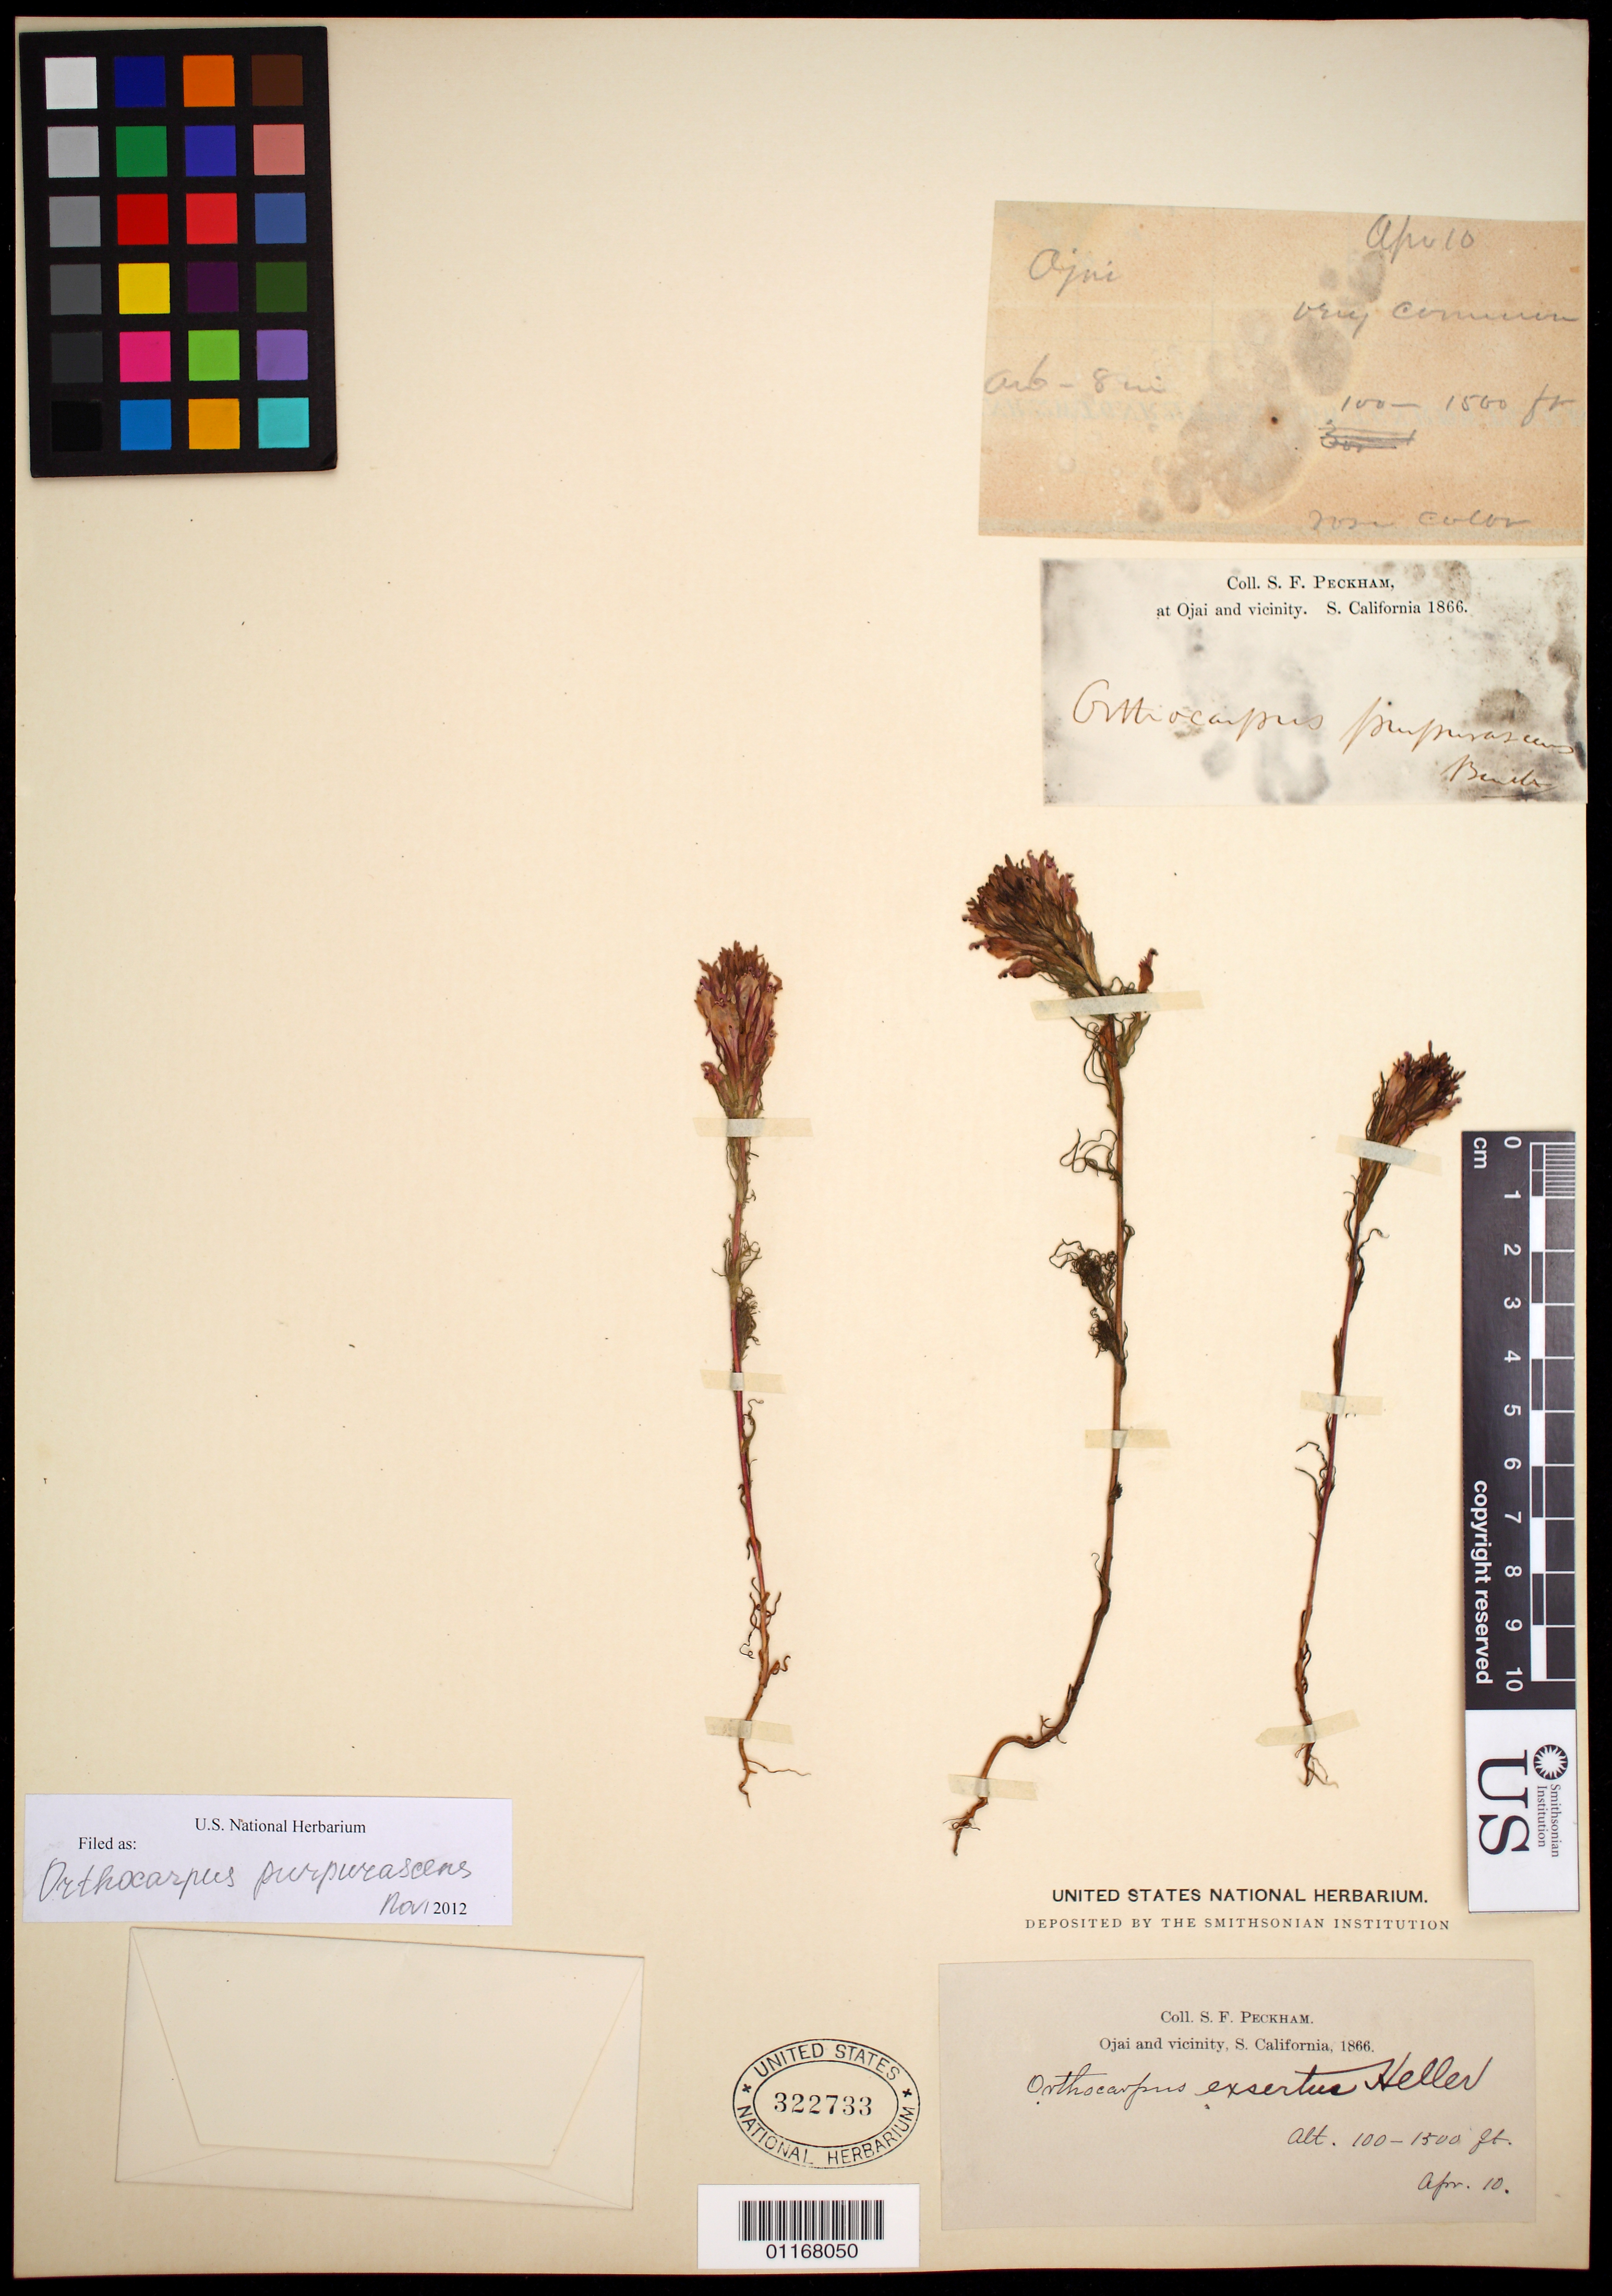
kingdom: Plantae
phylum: Tracheophyta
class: Magnoliopsida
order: Lamiales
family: Orobanchaceae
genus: Orthocarpus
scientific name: Orthocarpus purpurascens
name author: Benth.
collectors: S. Peckham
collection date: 1866-04-10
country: United States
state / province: California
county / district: Ventura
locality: Ojai and vicinity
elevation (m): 30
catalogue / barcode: US 322733